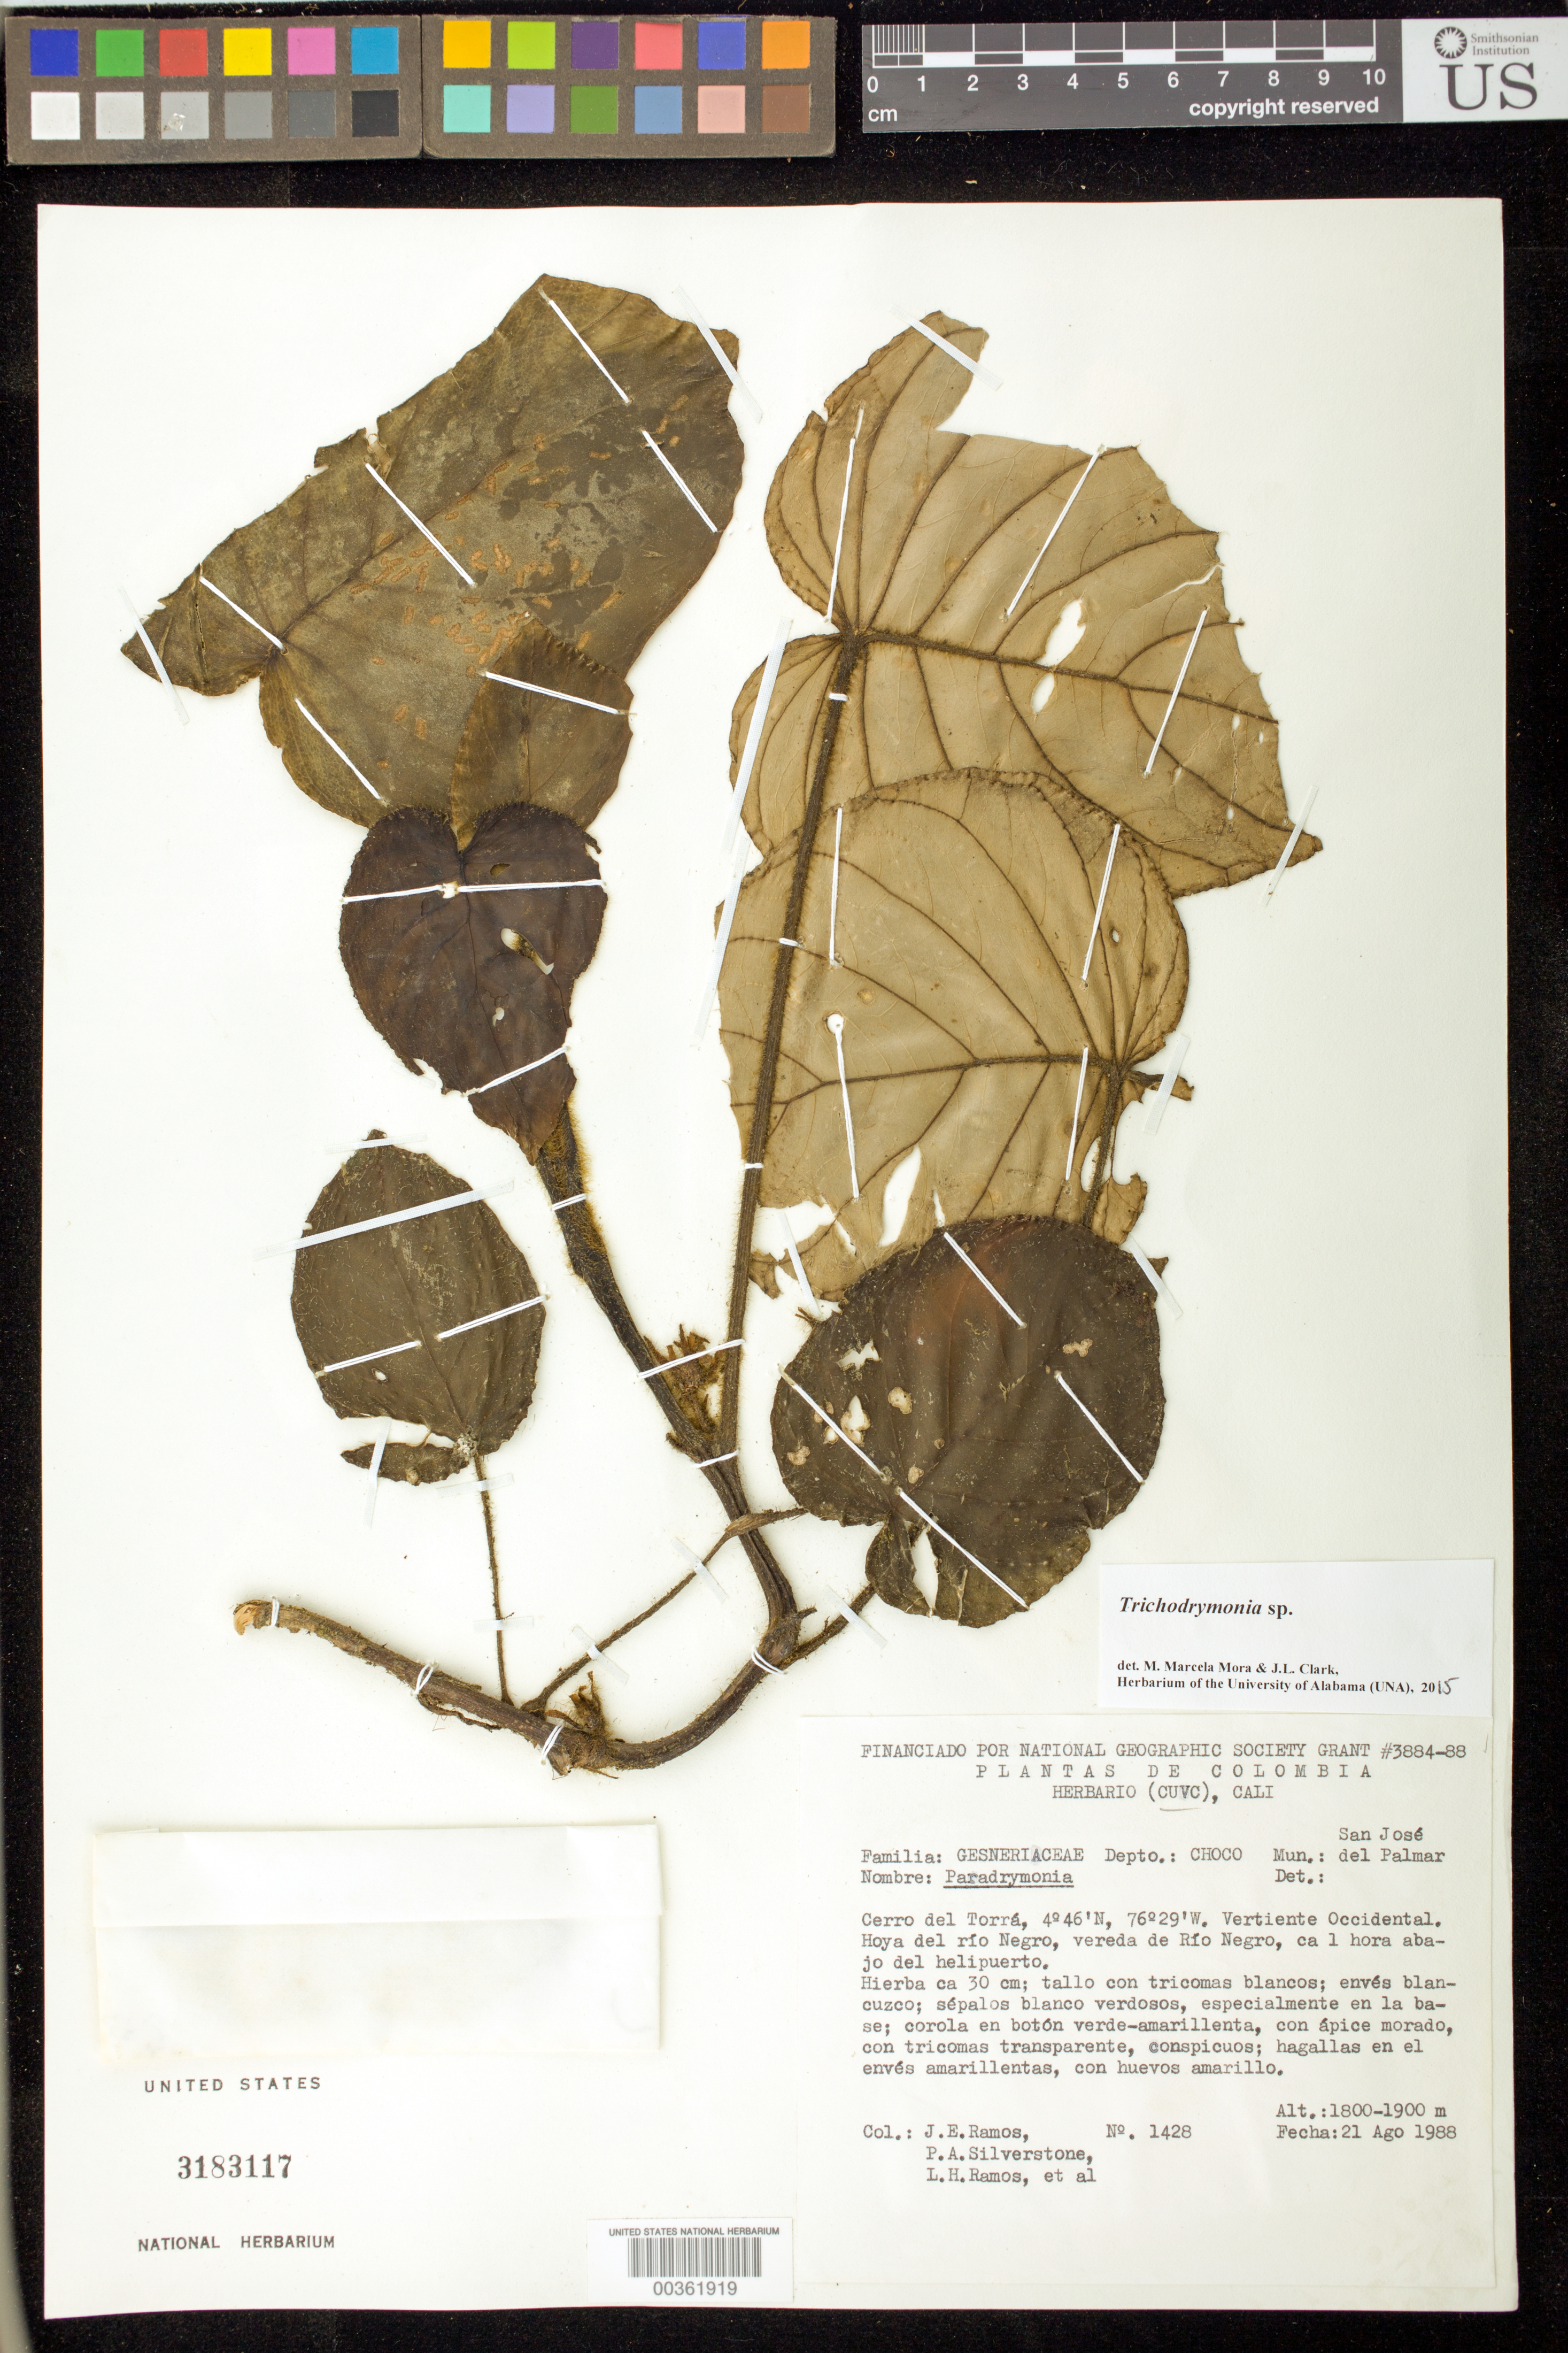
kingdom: Plantae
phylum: Tracheophyta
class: Magnoliopsida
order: Lamiales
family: Gesneriaceae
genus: Trichodrymonia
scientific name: Trichodrymonia sp.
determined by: Mora, M. M.; Clark, J. L.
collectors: J. E. Ramos, P. A. Silverstone-Sopkin, L. Ramos & et al.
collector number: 1428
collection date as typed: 21 Aug 1988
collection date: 1988-08-21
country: Colombia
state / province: Chocó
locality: Mun. San José del Palmar; Cerro del Torrá, Vertiente Occidental, Hoya del río Negro, vereda de Río Negro, ca. 1 hora abajo del helipuerto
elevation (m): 1800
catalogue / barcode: US 3183117